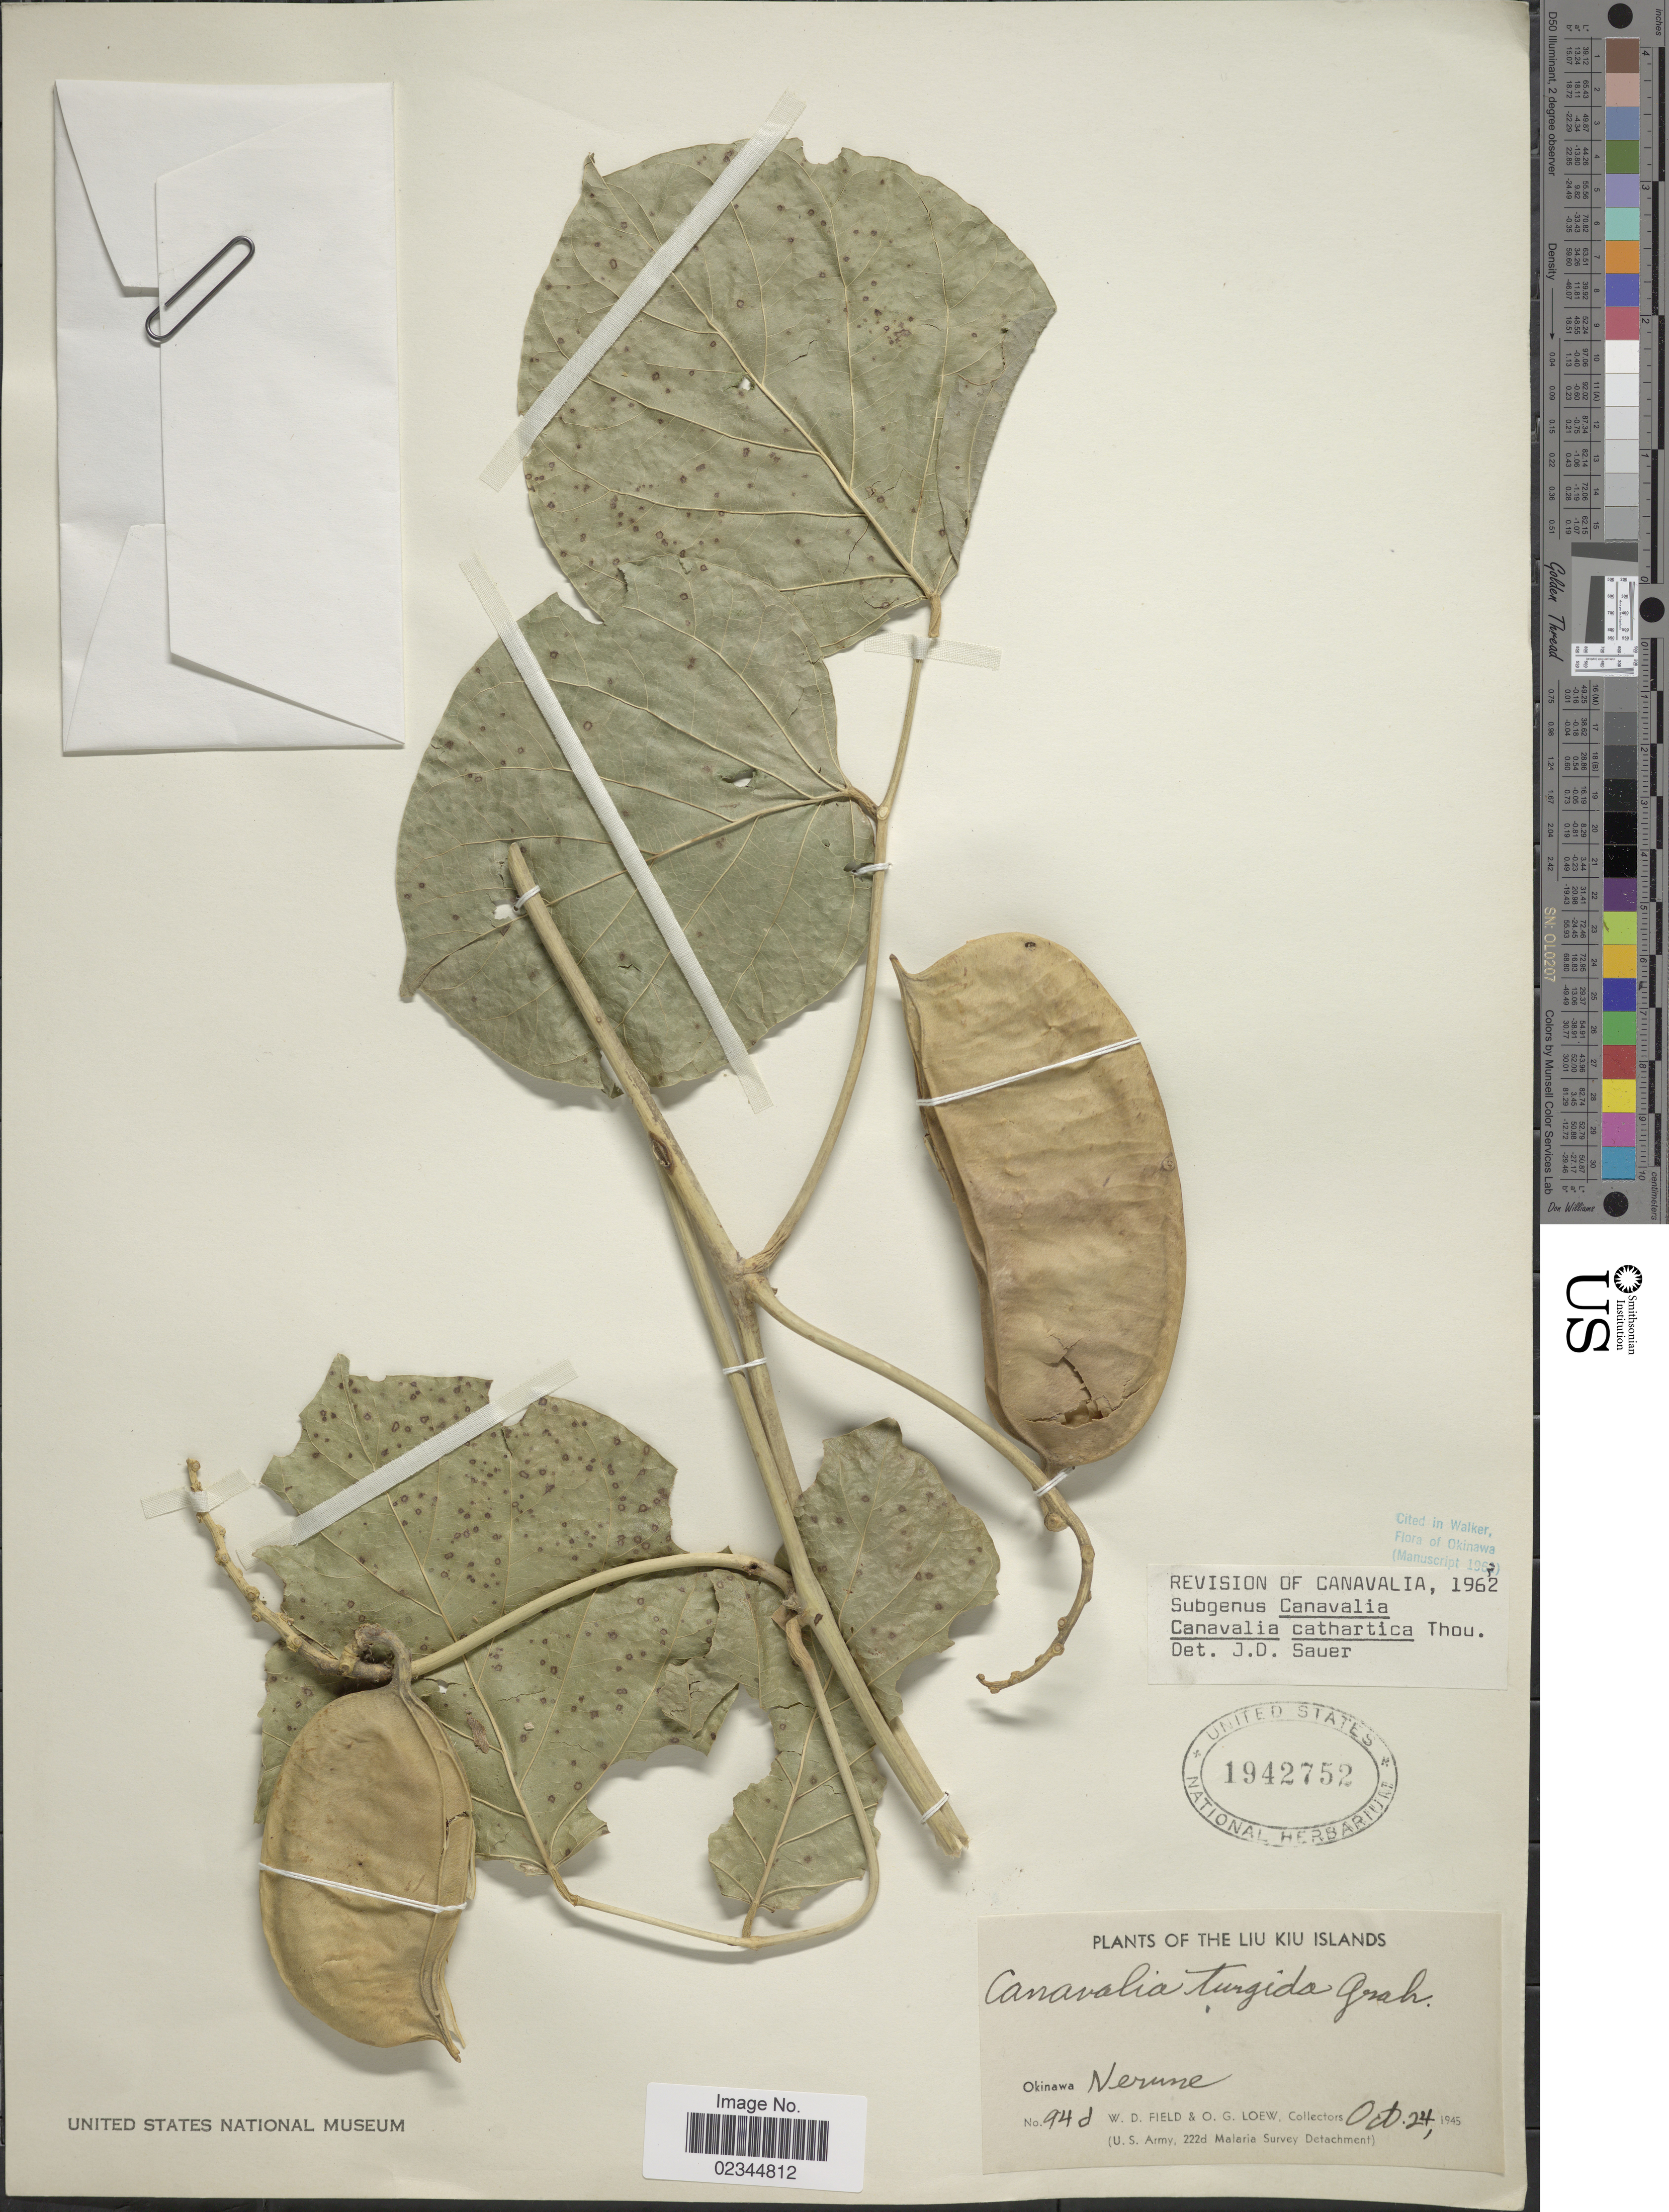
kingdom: Plantae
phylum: Tracheophyta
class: Magnoliopsida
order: Fabales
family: Fabaceae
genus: Canavalia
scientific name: Canavalia cathartica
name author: Thouars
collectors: W. D. Field & O. G. Loew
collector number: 94D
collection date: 1945-10-24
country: Japan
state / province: Okinawa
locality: Liu Kiu Islands. Okinawa, Nerune.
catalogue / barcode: US 1942752